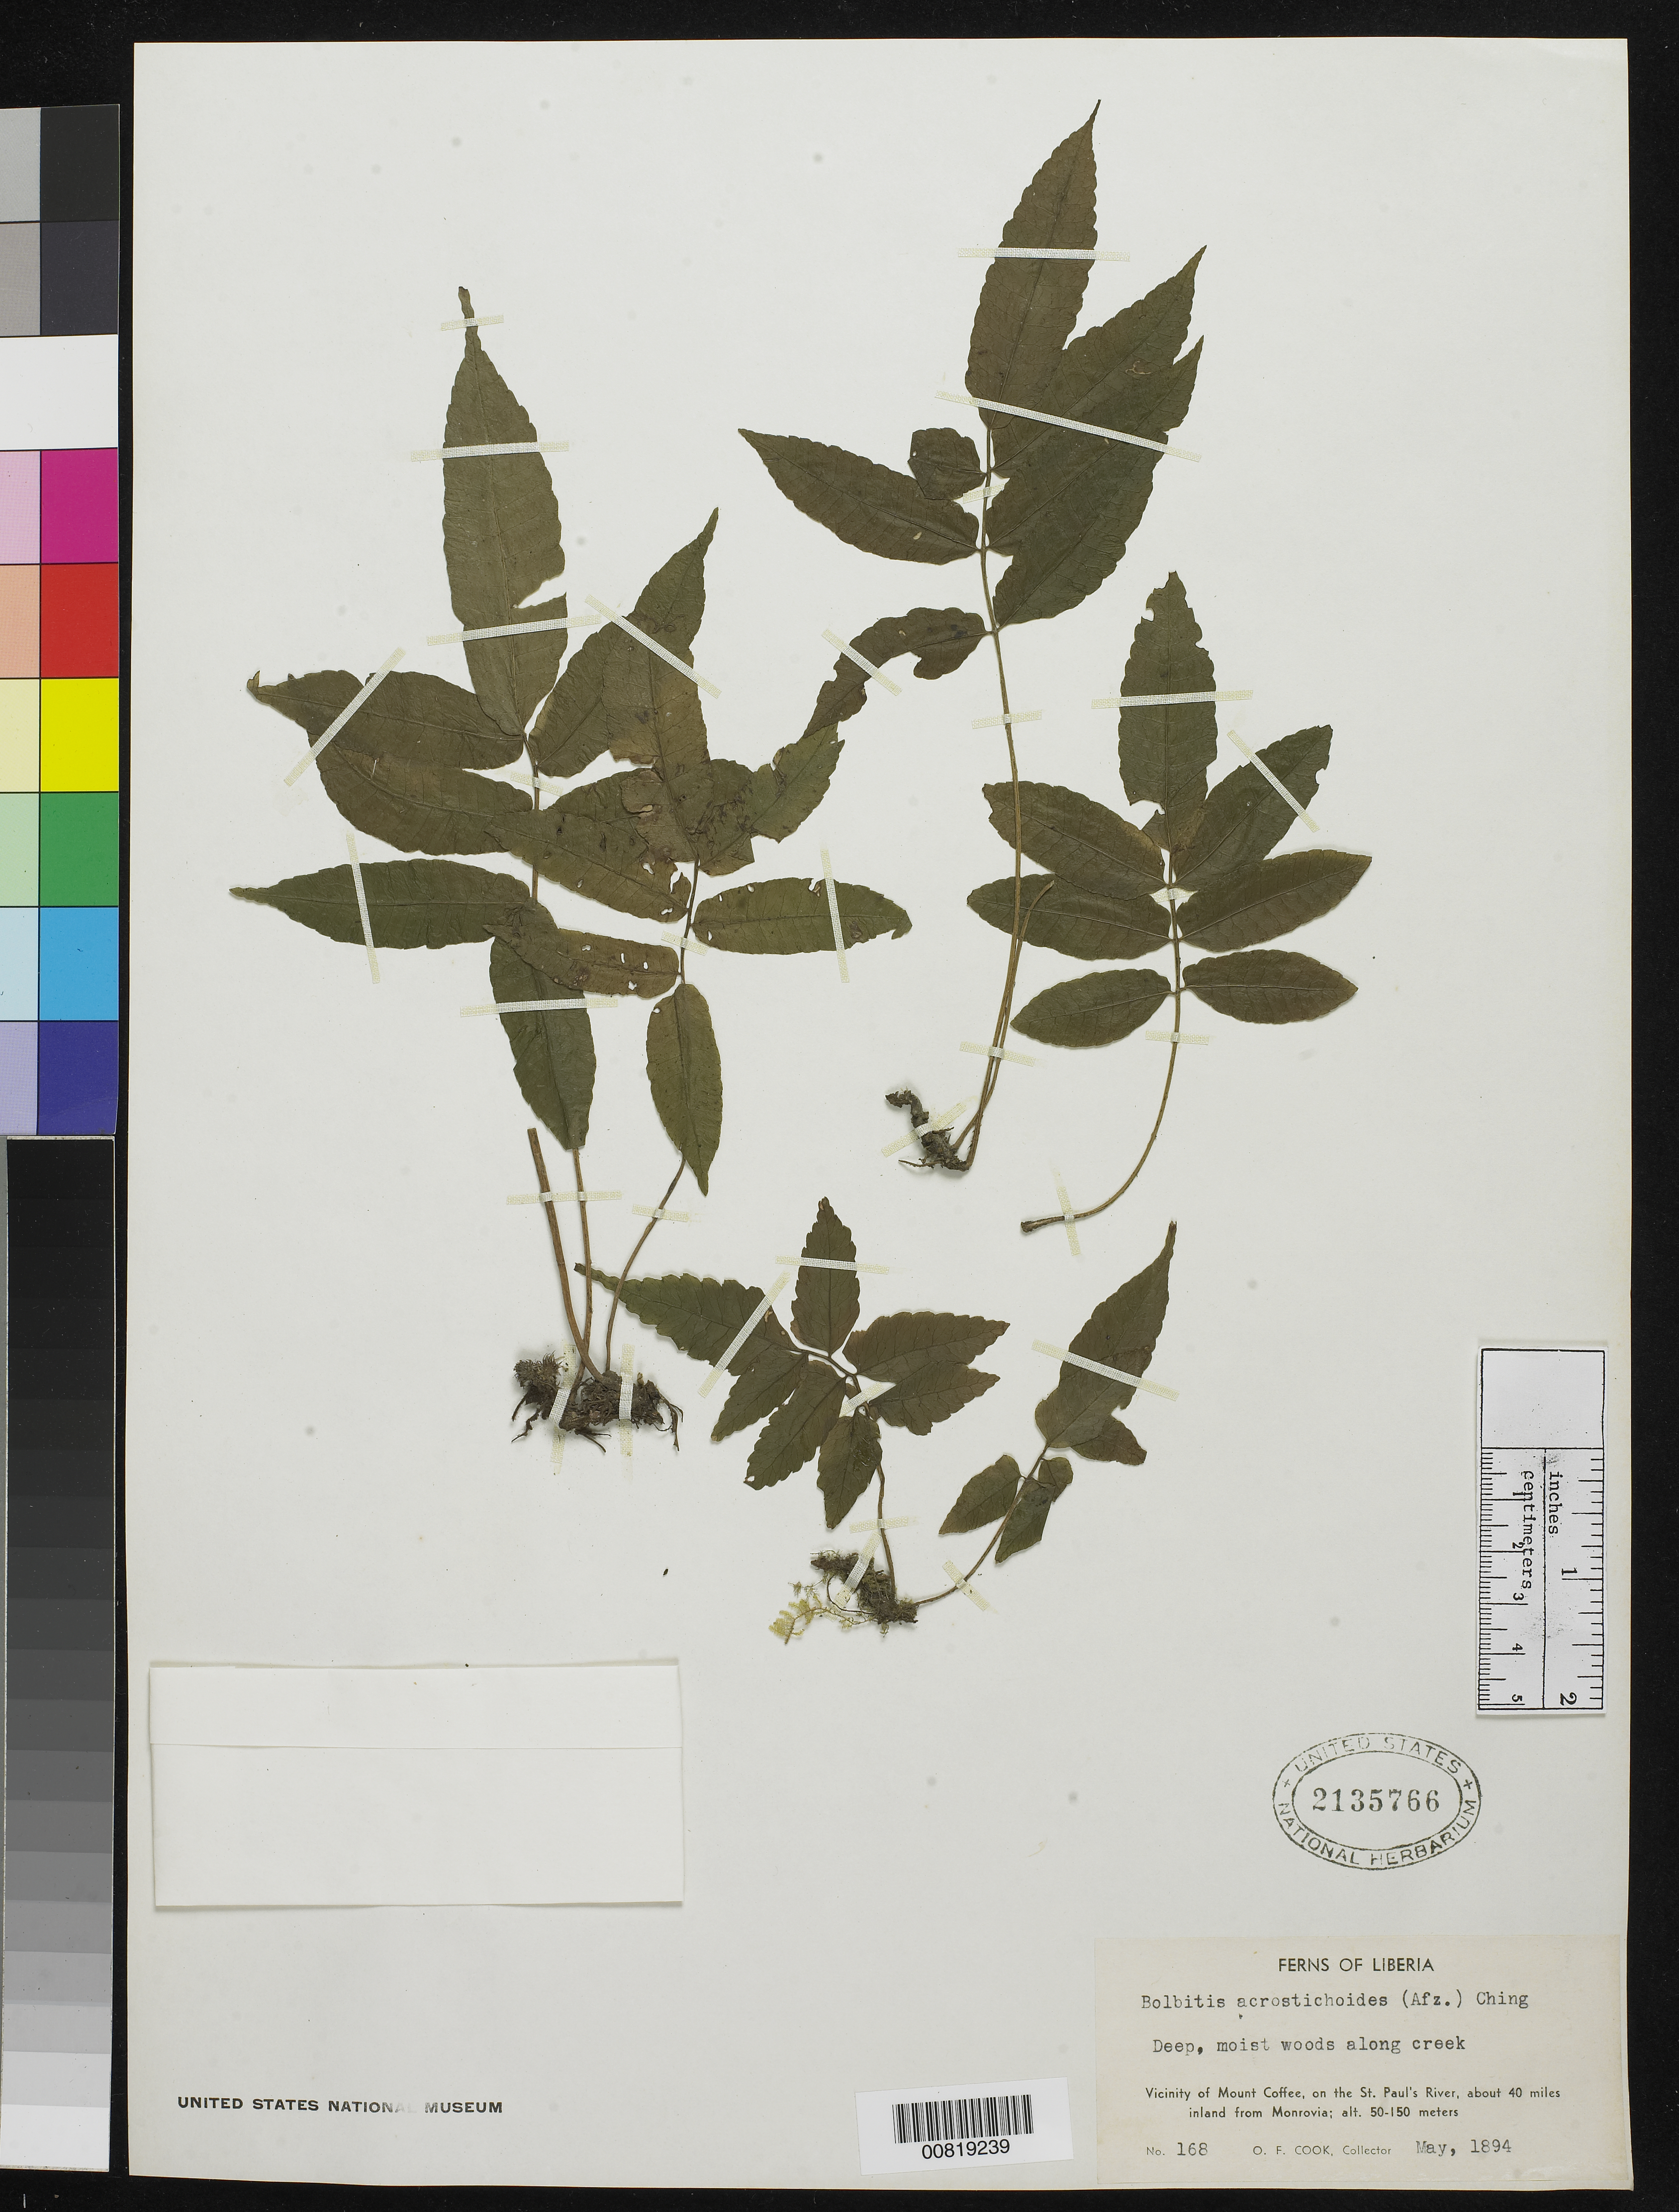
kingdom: Plantae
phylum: Tracheophyta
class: Polypodiopsida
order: Polypodiales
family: Dryopteridaceae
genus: Bolbitis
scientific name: Bolbitis acrostichoides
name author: (Hook.) Ching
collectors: O. F. Cook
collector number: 168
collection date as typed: May 1894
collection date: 1894-05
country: Liberia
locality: Vicinity of Mt. Coffee, on the St. Paul's River, about 40 miles inland from Monrovia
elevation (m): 50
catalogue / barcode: US 2135766